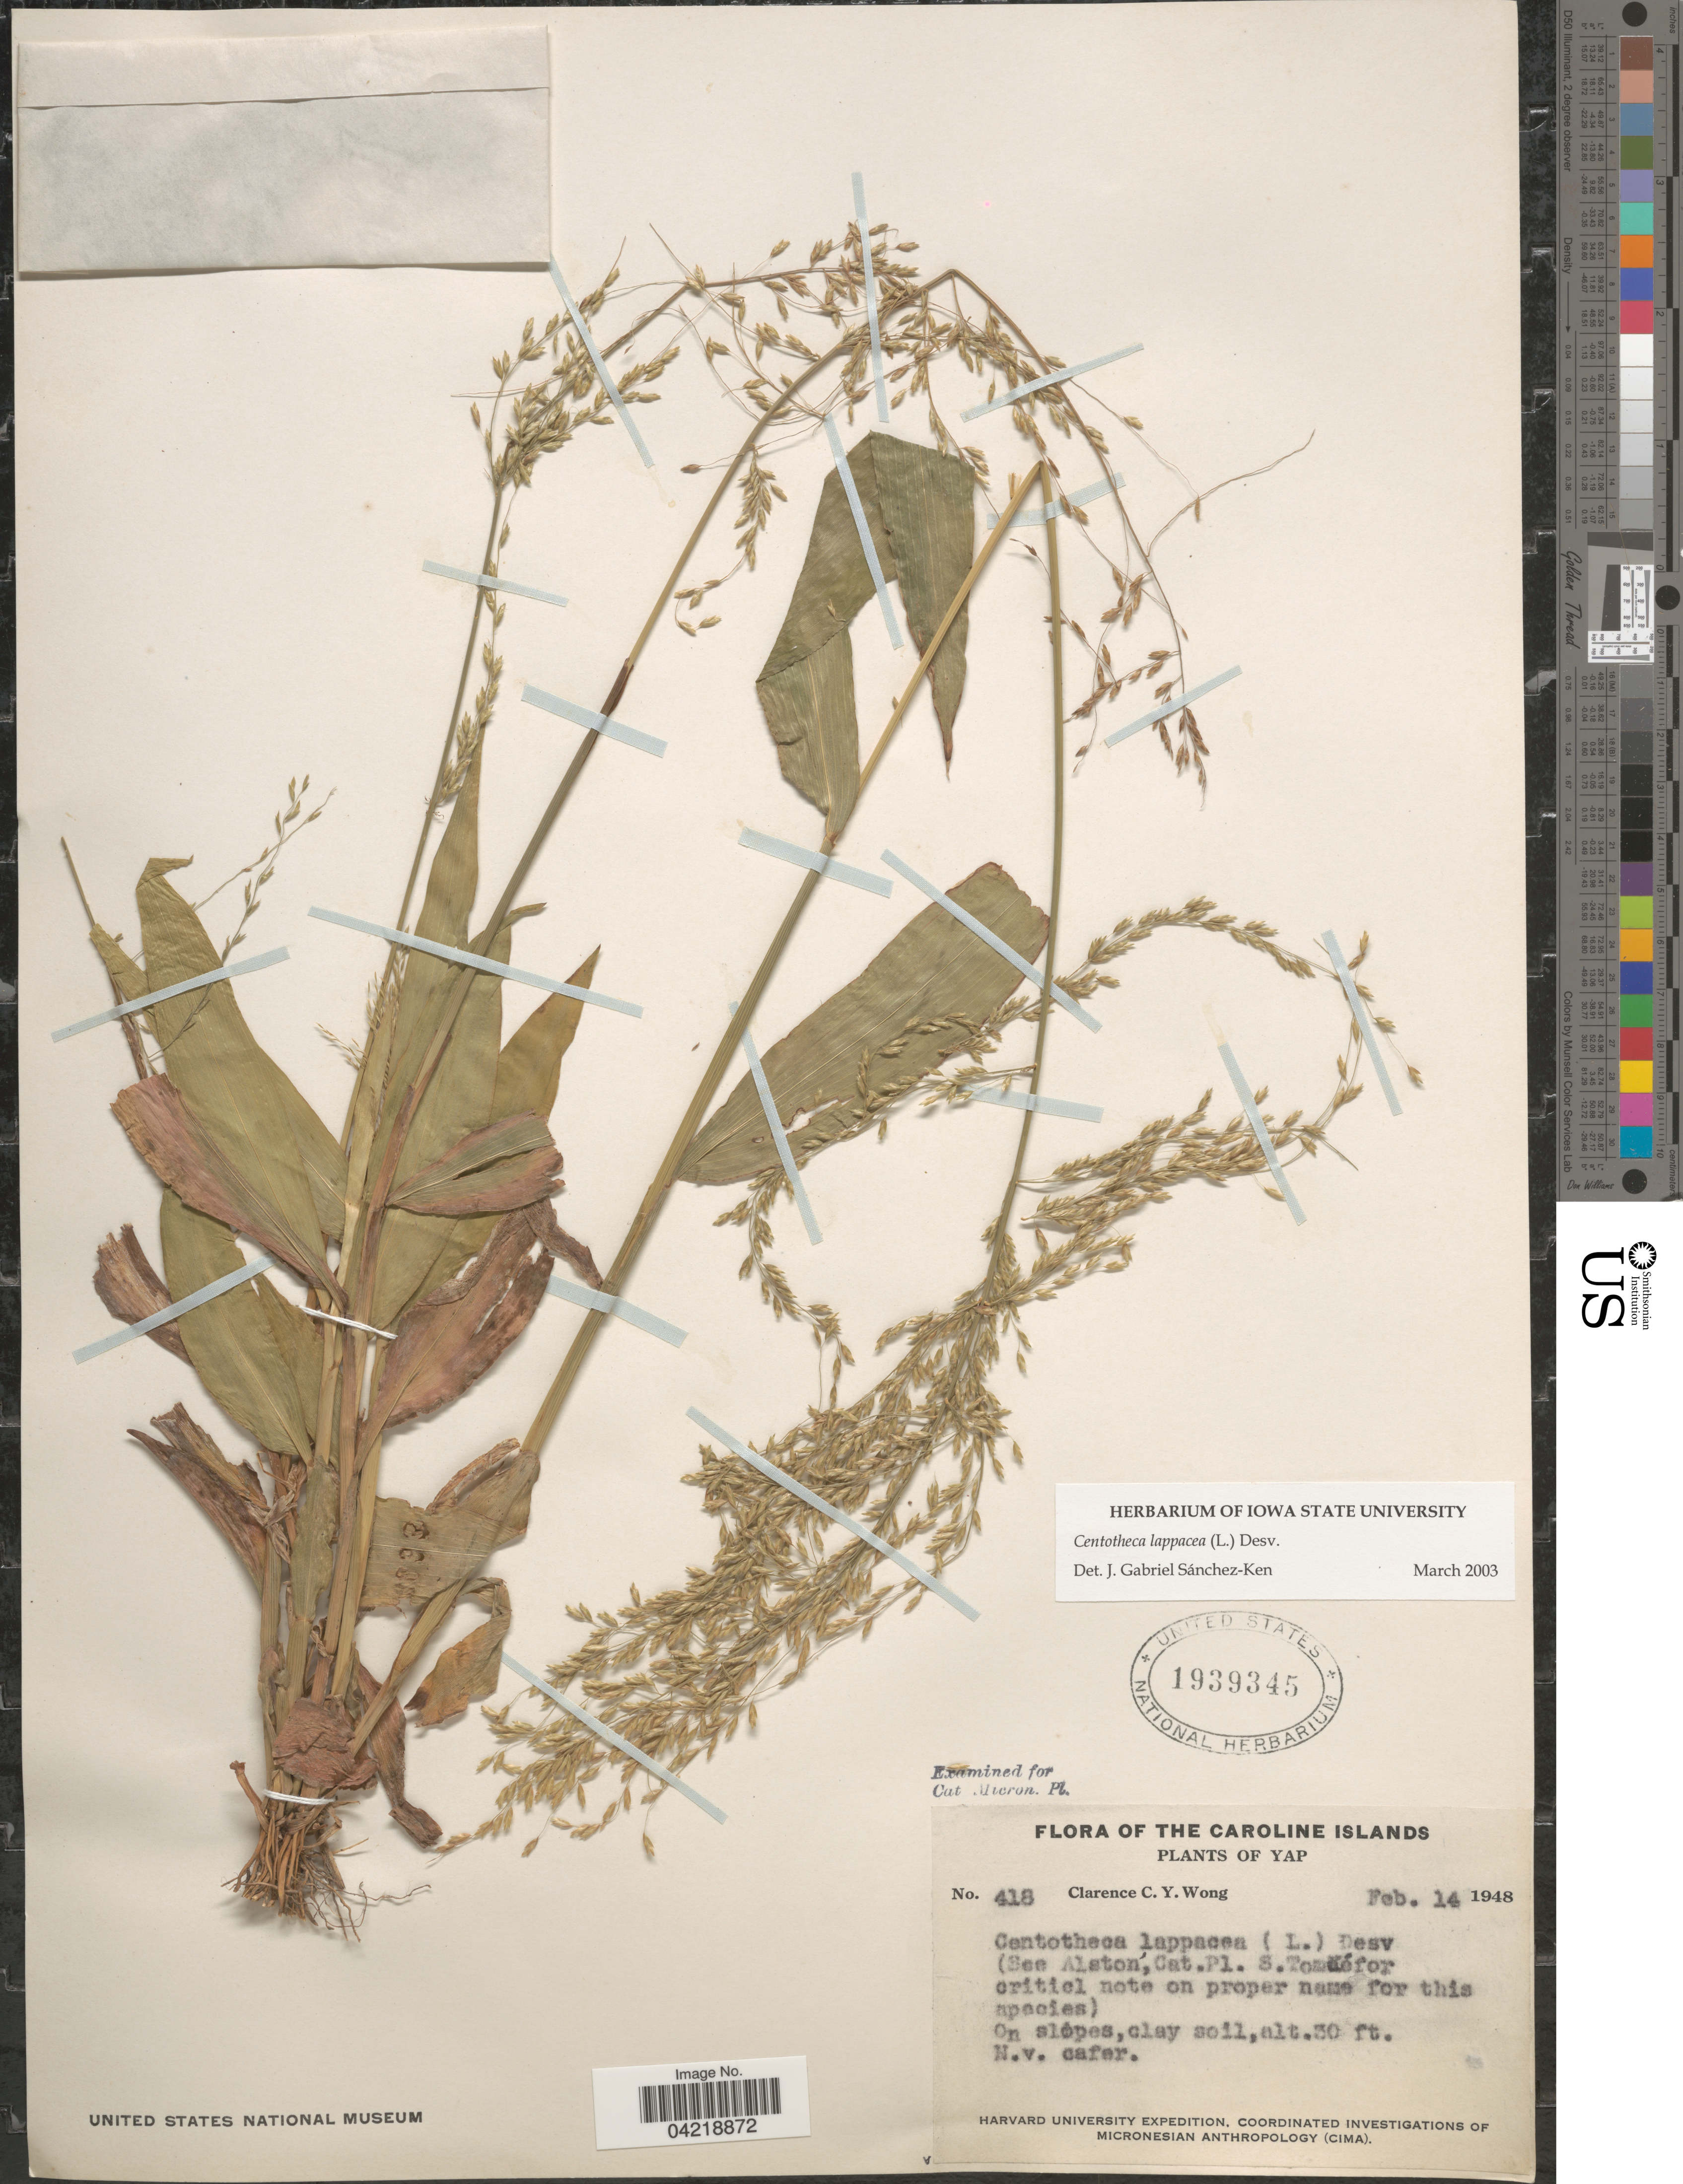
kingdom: Plantae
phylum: Tracheophyta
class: Liliopsida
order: Poales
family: Poaceae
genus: Centotheca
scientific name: Centotheca lappacea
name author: (L.) Desv.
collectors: C. Y. C. Wong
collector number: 418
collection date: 1948-02-14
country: Micronesia, Federated States of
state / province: Yap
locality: Caroline Islands. Harvard University Expedition.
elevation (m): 9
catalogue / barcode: US 1939345